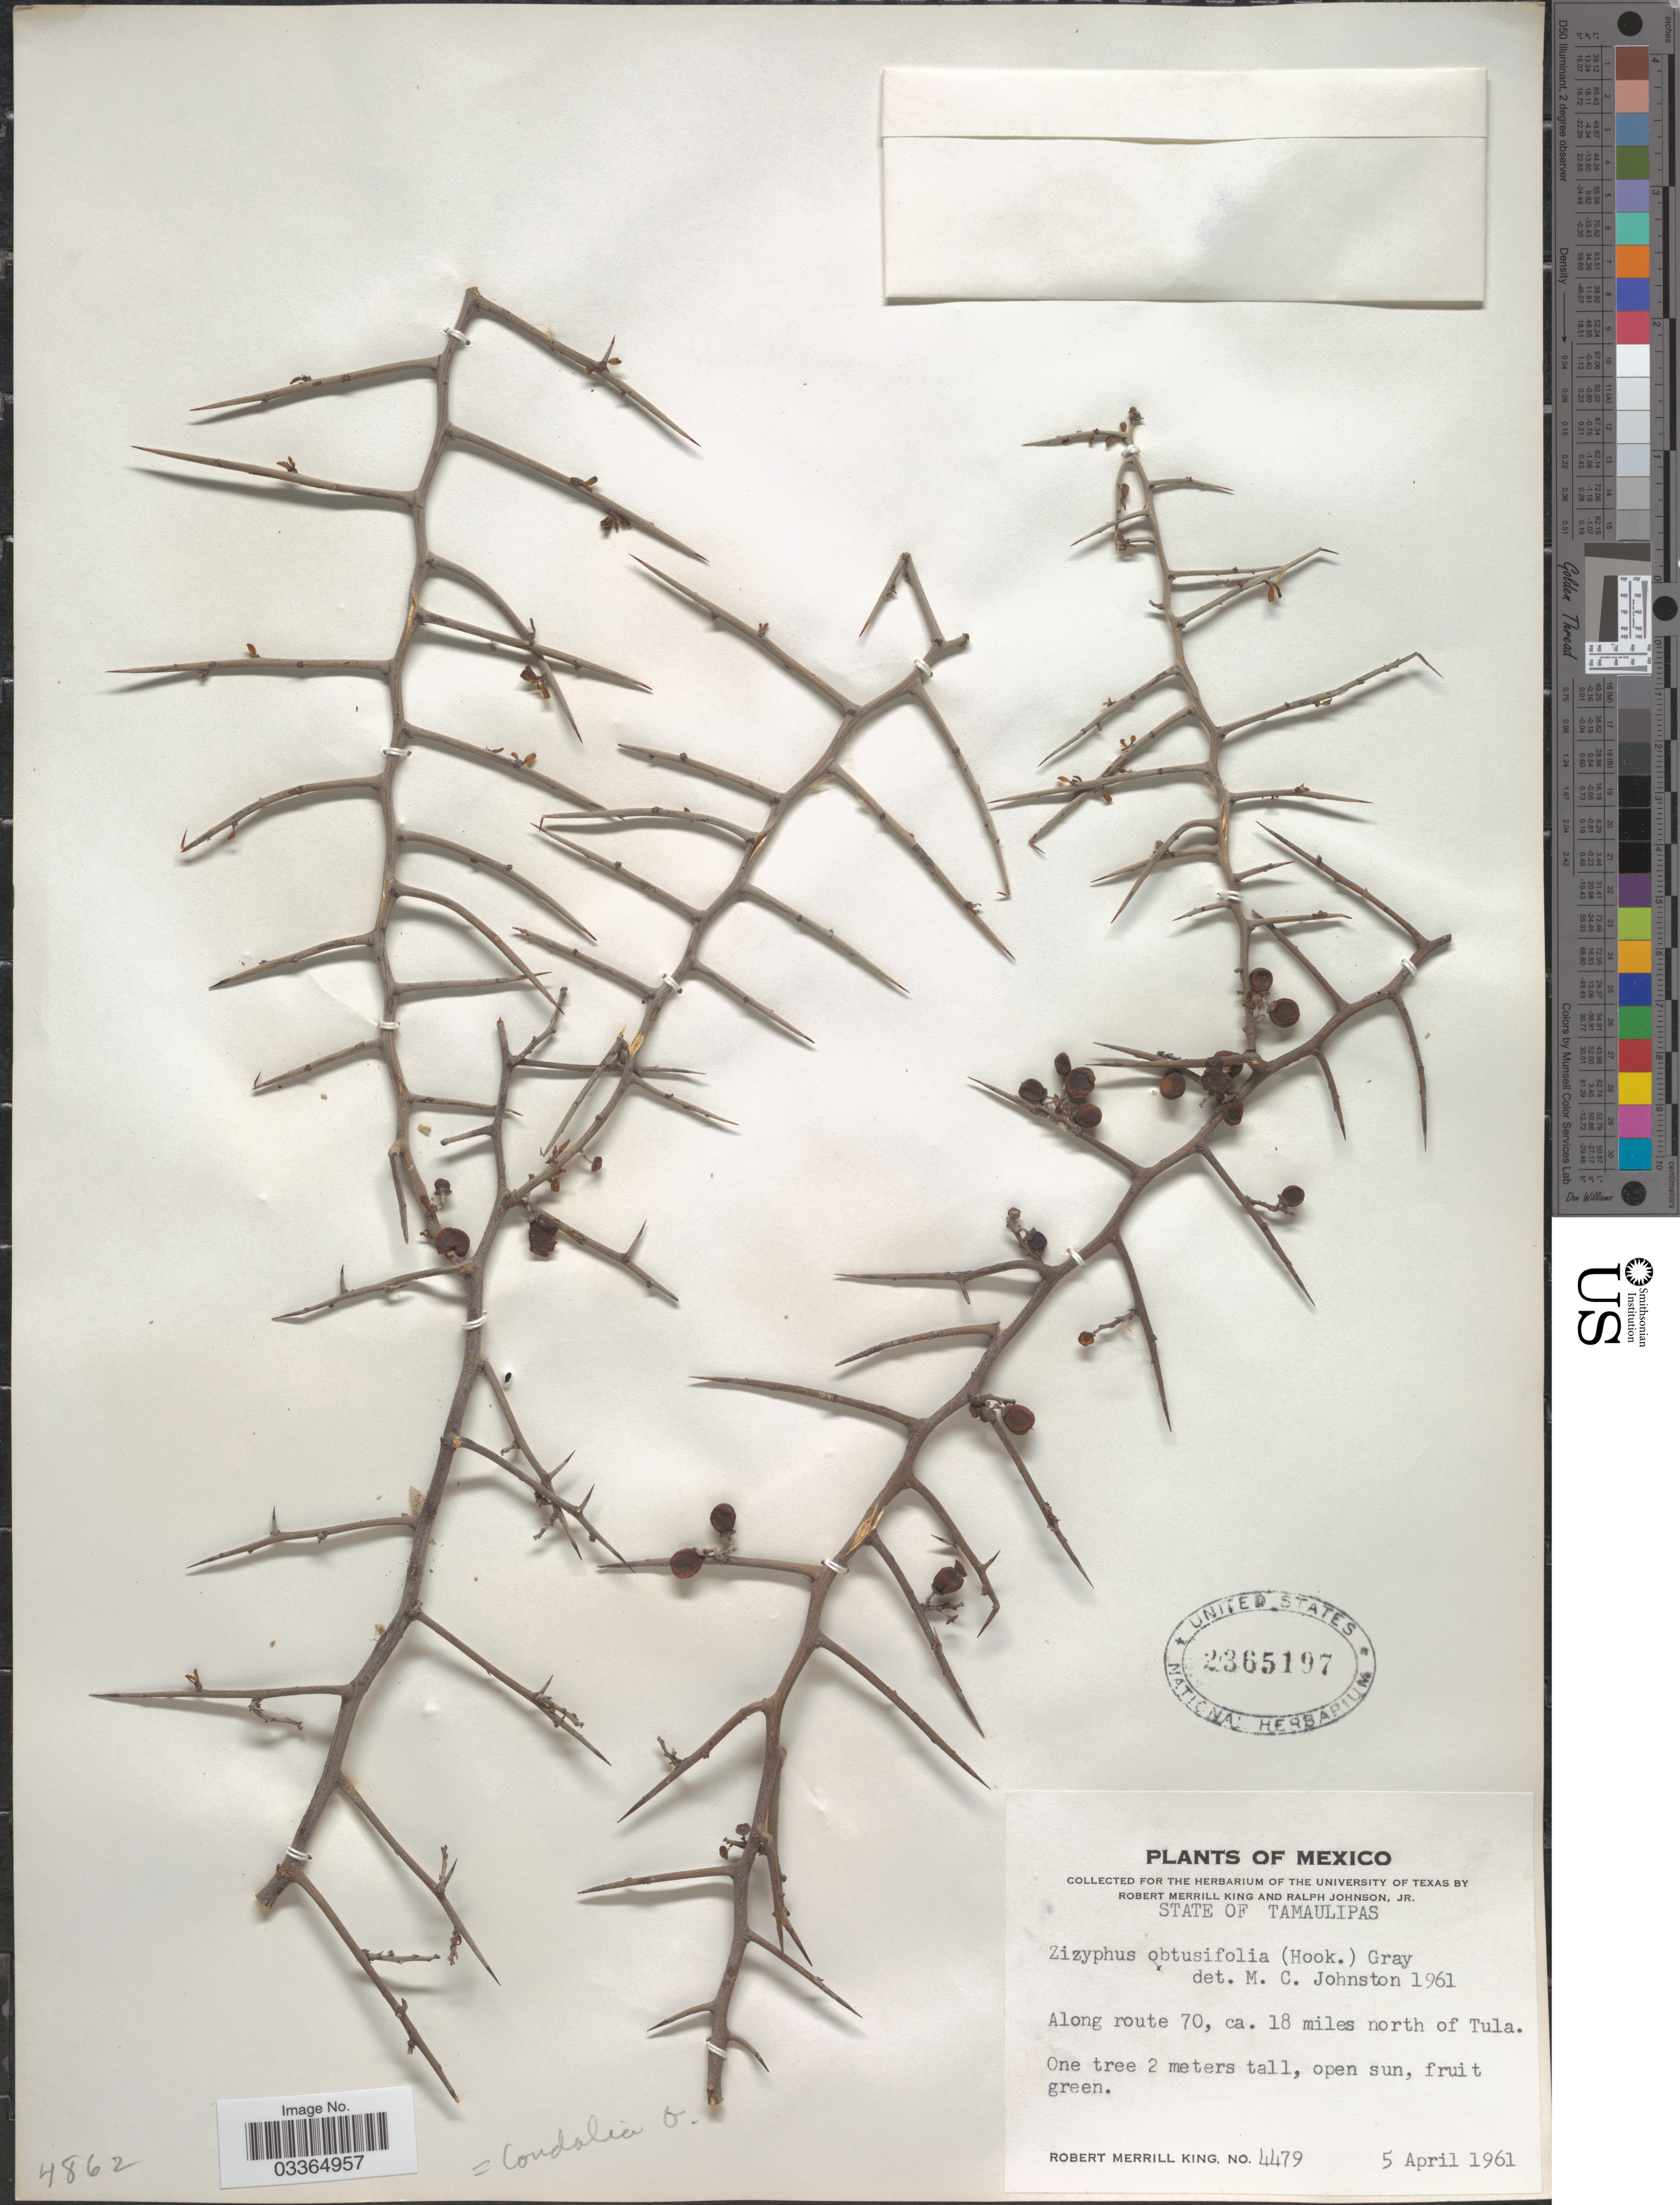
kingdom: Plantae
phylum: Tracheophyta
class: Magnoliopsida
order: Rosales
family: Rhamnaceae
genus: Condalia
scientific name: Condalia obtusifolia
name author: (Hook. ex Torr. & A. Gray) Weberb.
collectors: R. M. King & R. Johnson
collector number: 4479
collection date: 1961-04-05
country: Mexico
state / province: Tamaulipas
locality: Along route 70, ca. 18 miles north of Tula.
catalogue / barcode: US 2365197